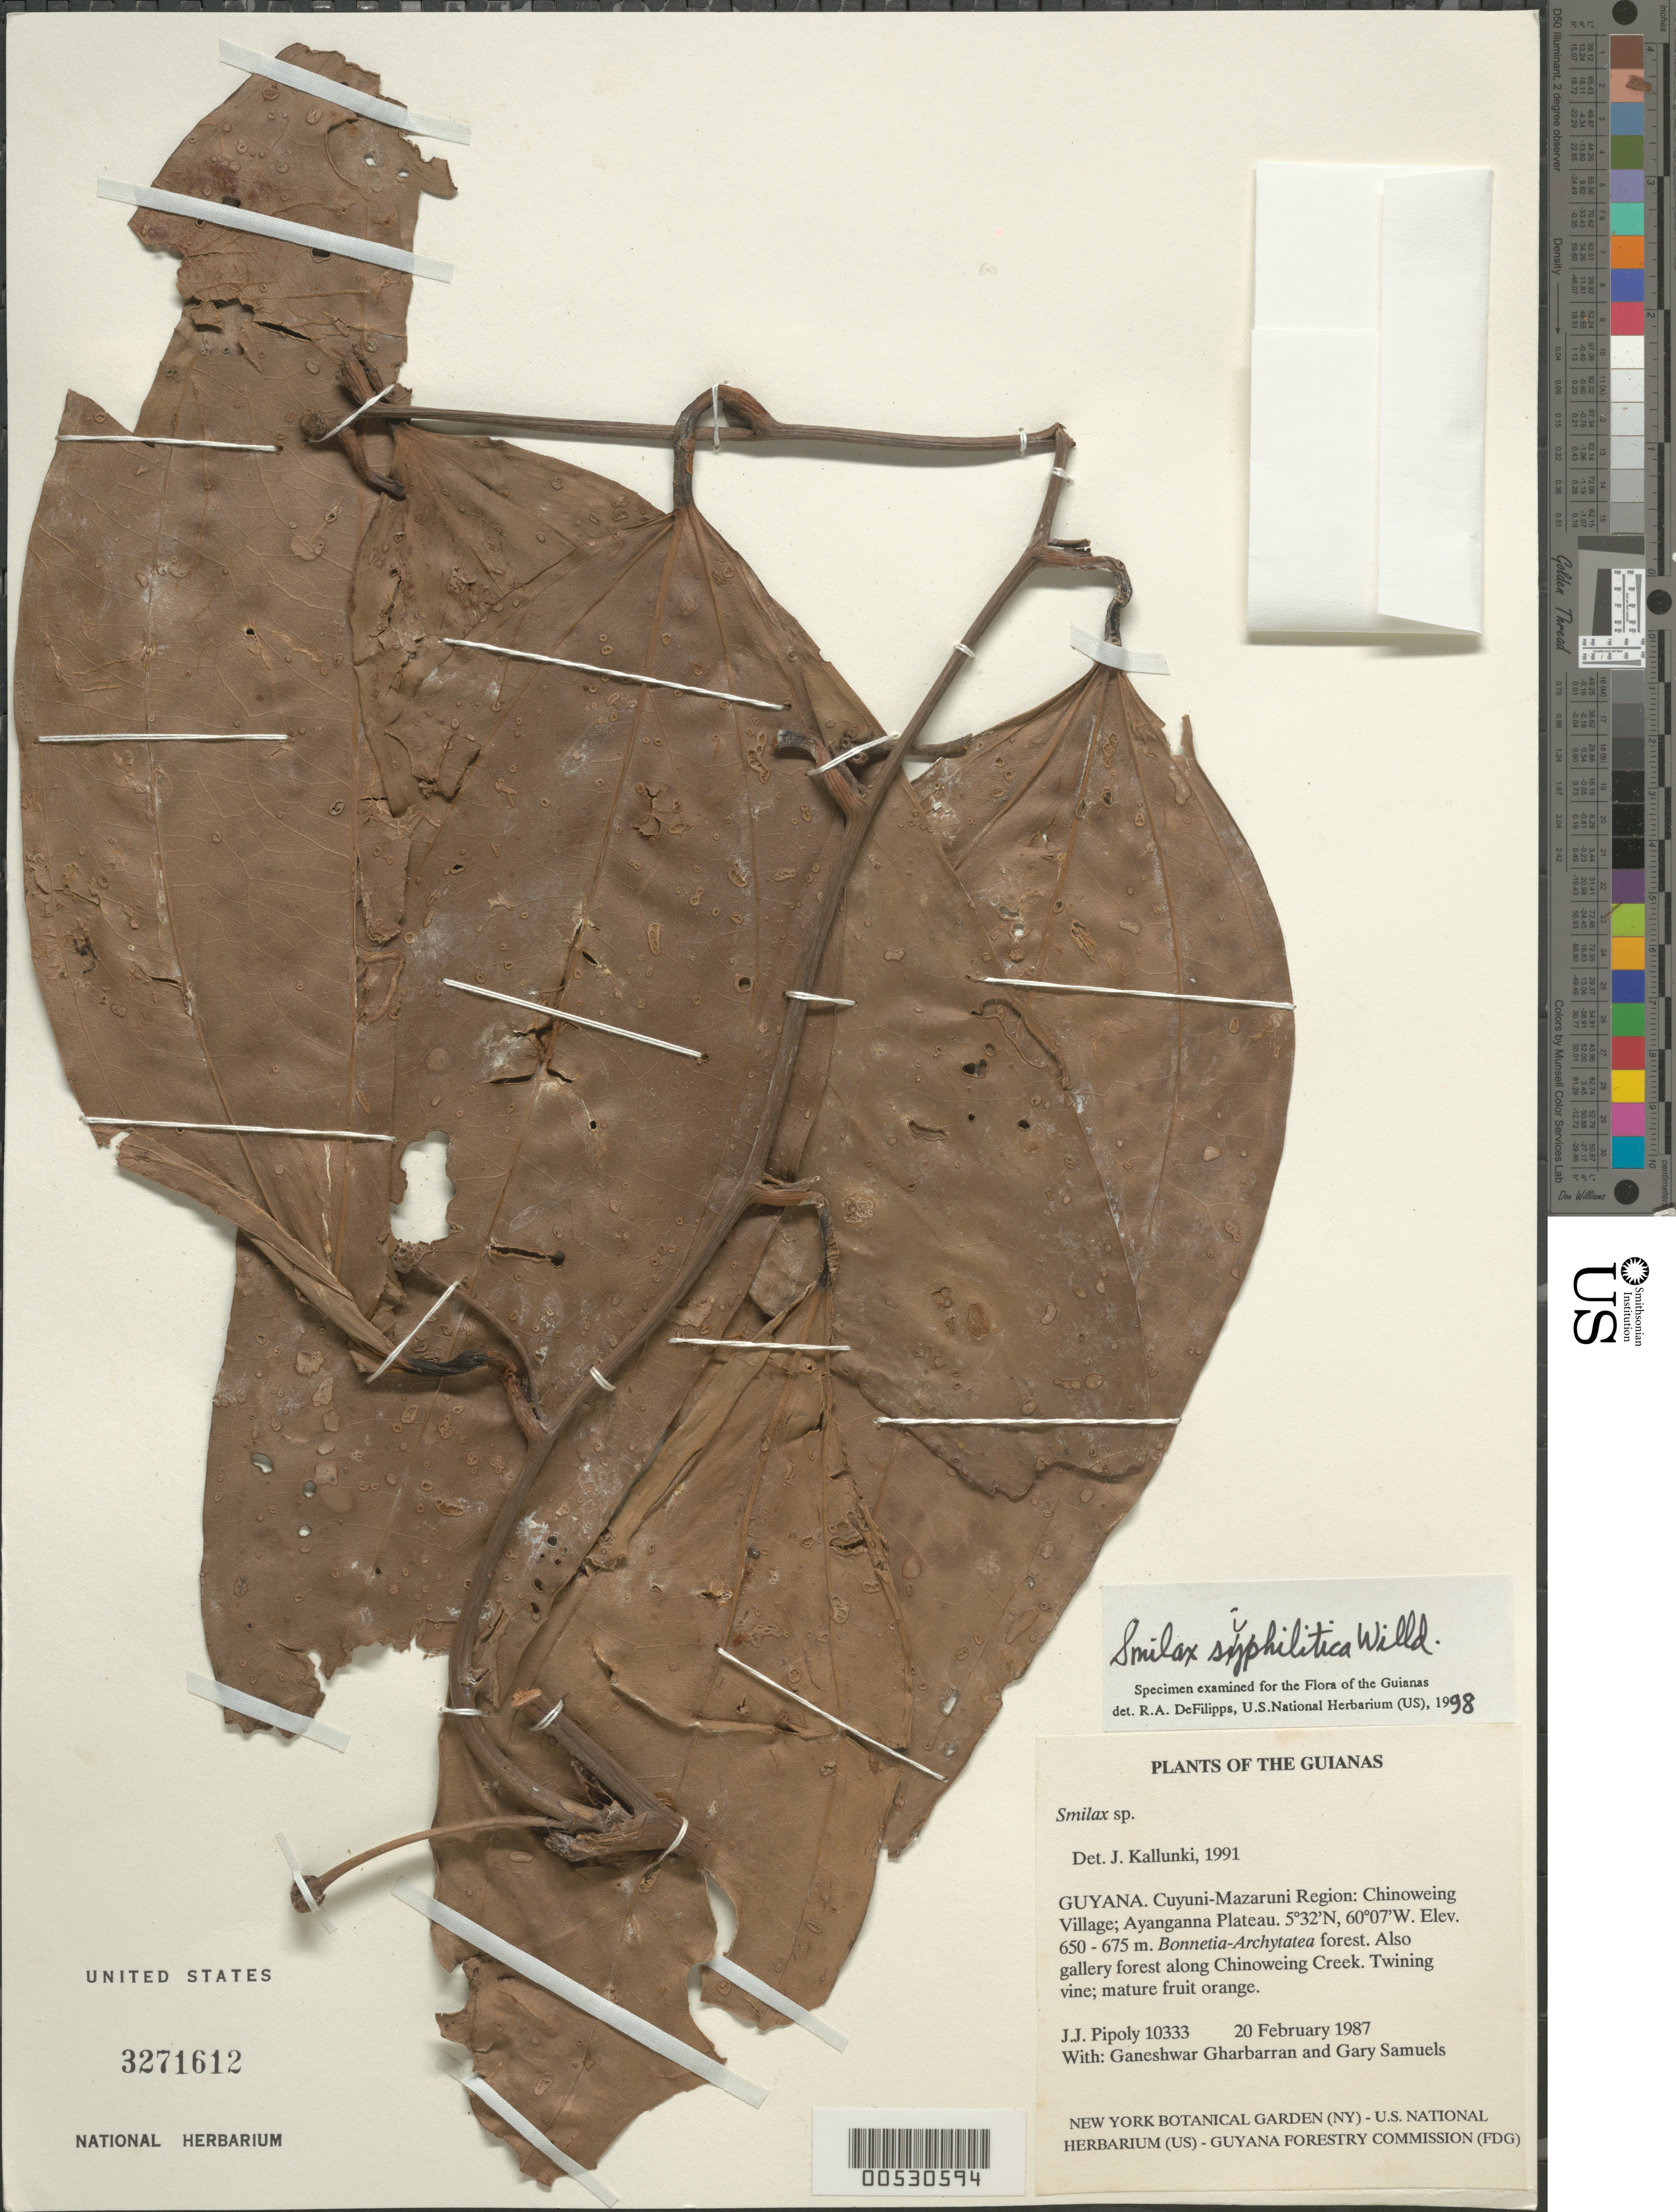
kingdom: Plantae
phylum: Tracheophyta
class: Liliopsida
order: Liliales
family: Smilacaceae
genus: Smilax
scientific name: Smilax syphilitica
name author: Humb. & Bonpl.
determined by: DeFilipps, R. A.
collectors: J. J. Pipoly, G. Gharbarran & G. Samuels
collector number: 10333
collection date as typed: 20 February 1987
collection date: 1987-02-20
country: Guyana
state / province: Cuyuni-Mazaruni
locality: Chinoweing Village; Ayanganna Plateau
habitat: Bonnetia-Archytaea forest. Also gallery forest along Chinoweing Creek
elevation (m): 650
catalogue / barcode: US 3271612